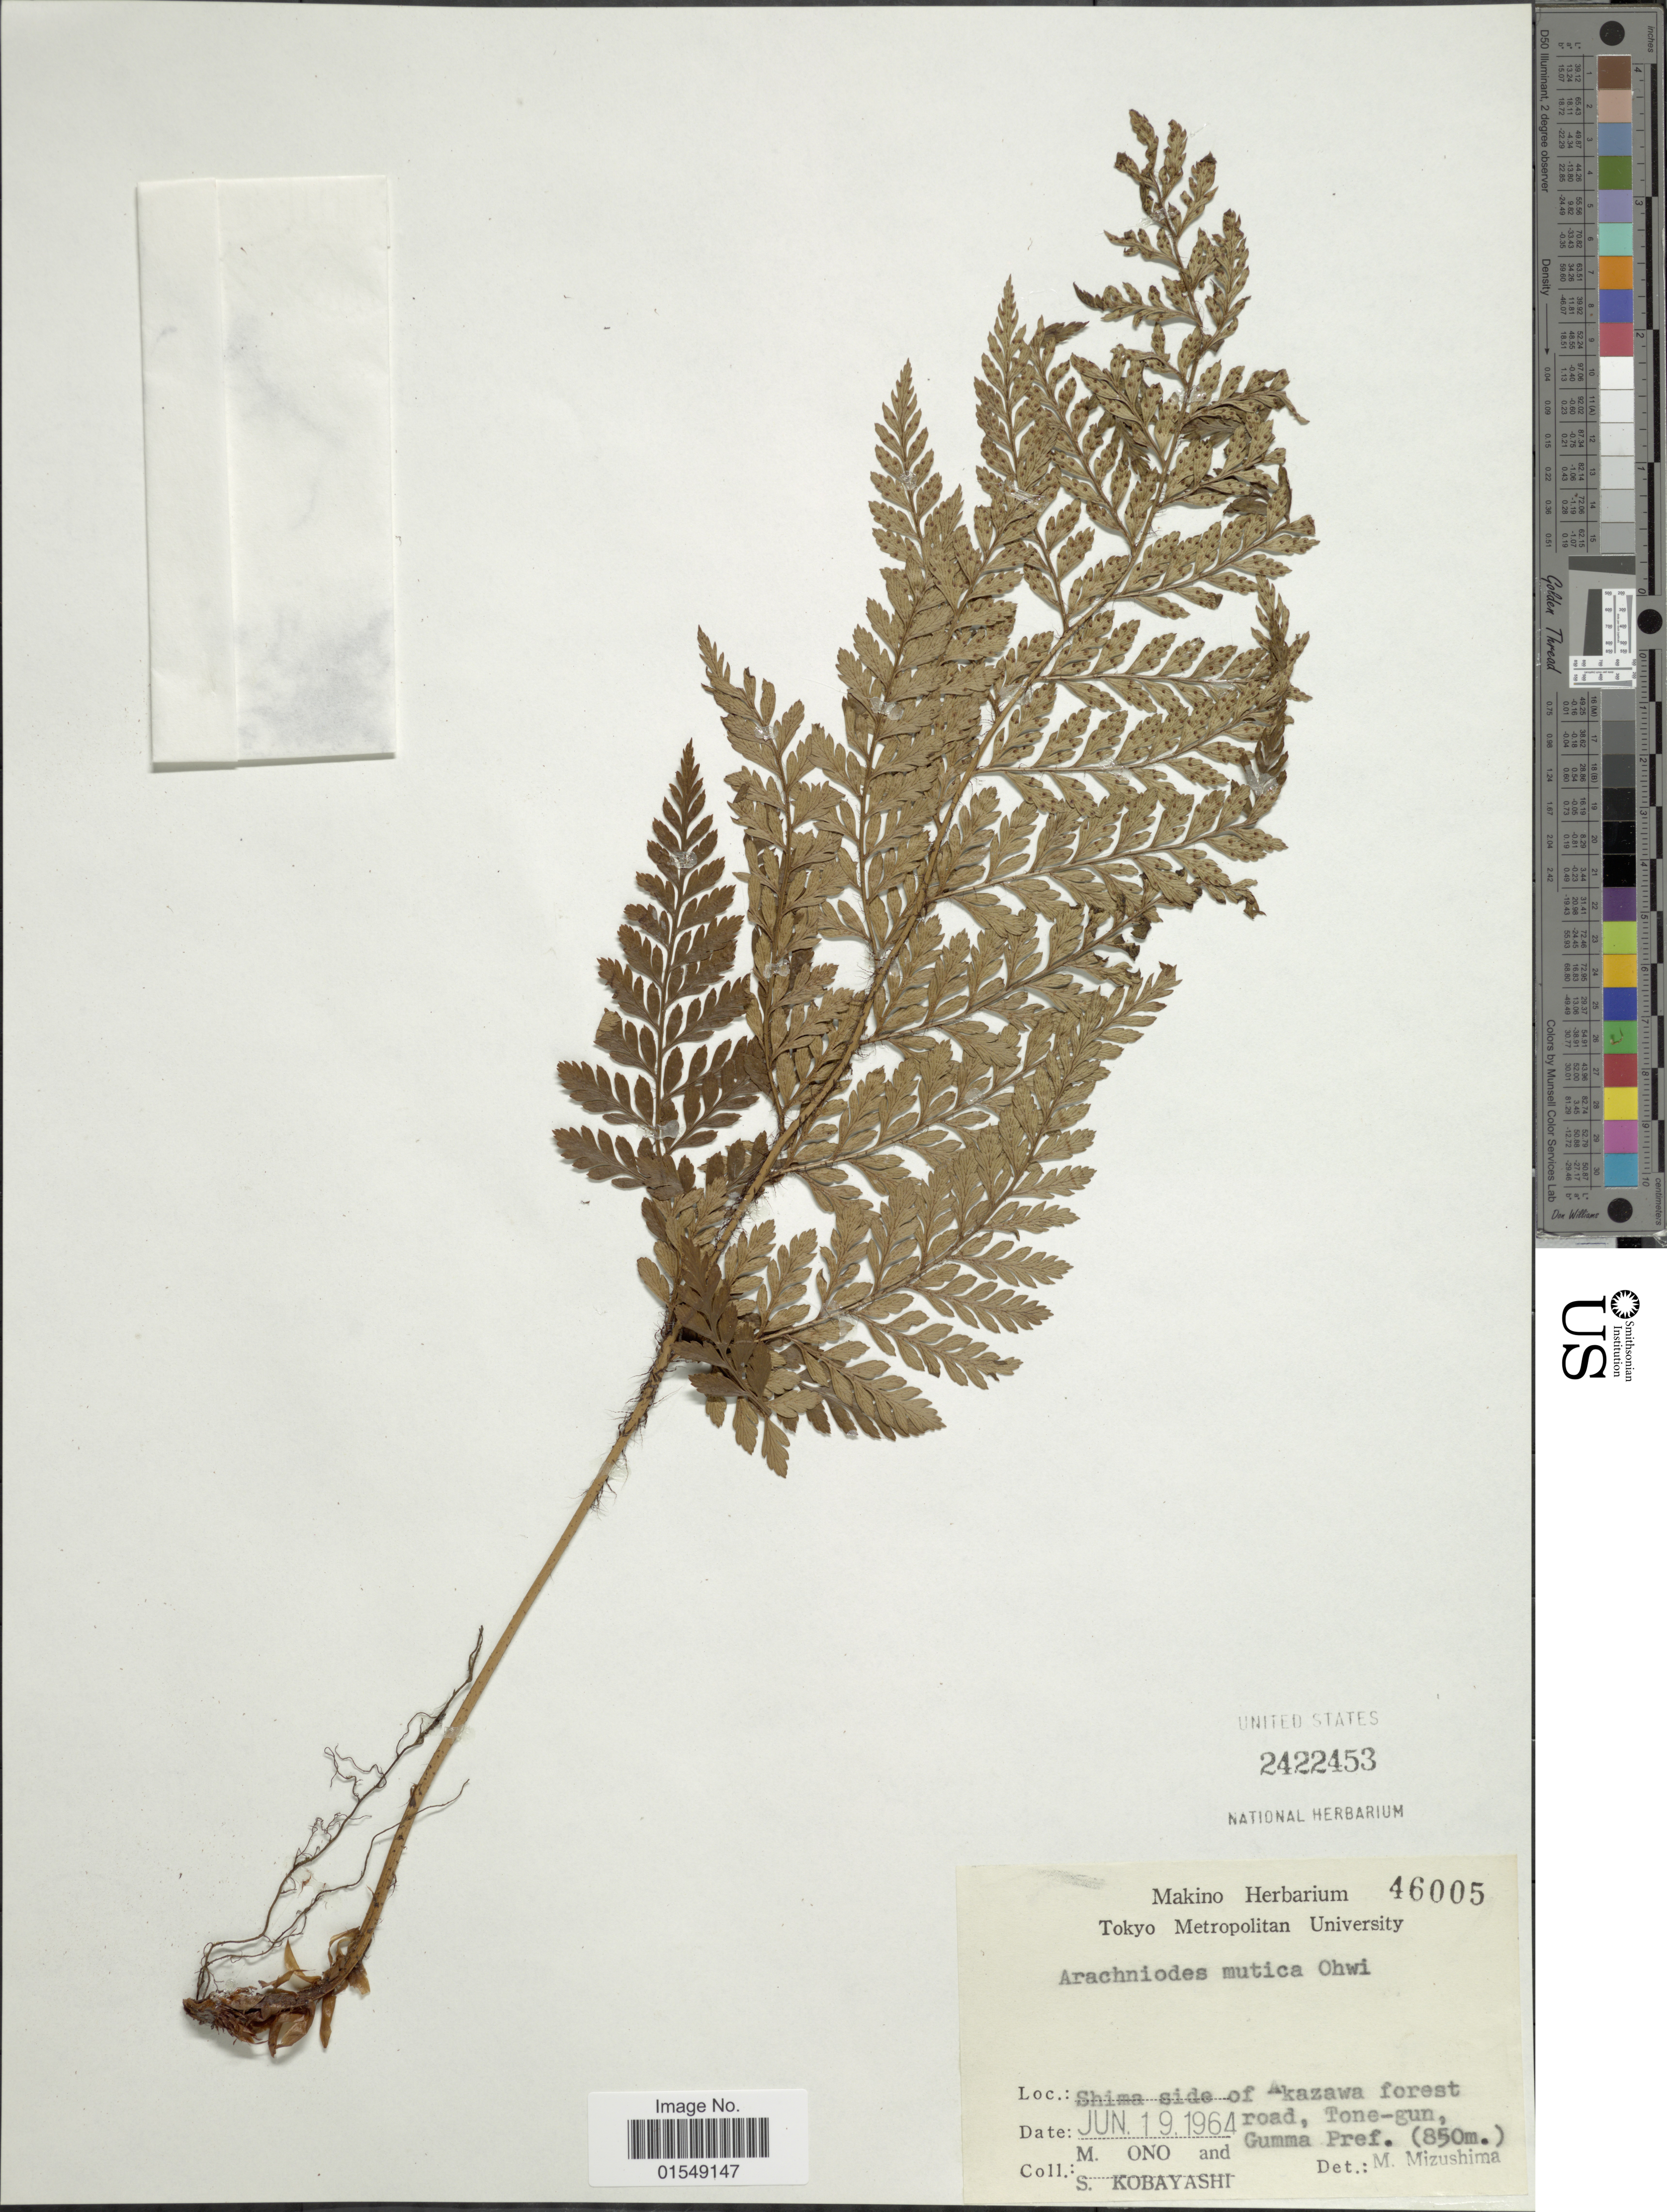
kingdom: Plantae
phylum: Tracheophyta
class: Polypodiopsida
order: Polypodiales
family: Dryopteridaceae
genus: Arachniodes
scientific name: Arachniodes mutica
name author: (Franch. & Sav.) Ohwi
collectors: M. Ono & S. Kobayashi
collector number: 46005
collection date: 1964-06-19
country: Japan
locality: Shima side of Akazawa forest road, Tone-gun, Gumma Pref.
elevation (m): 850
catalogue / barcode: US 2422453